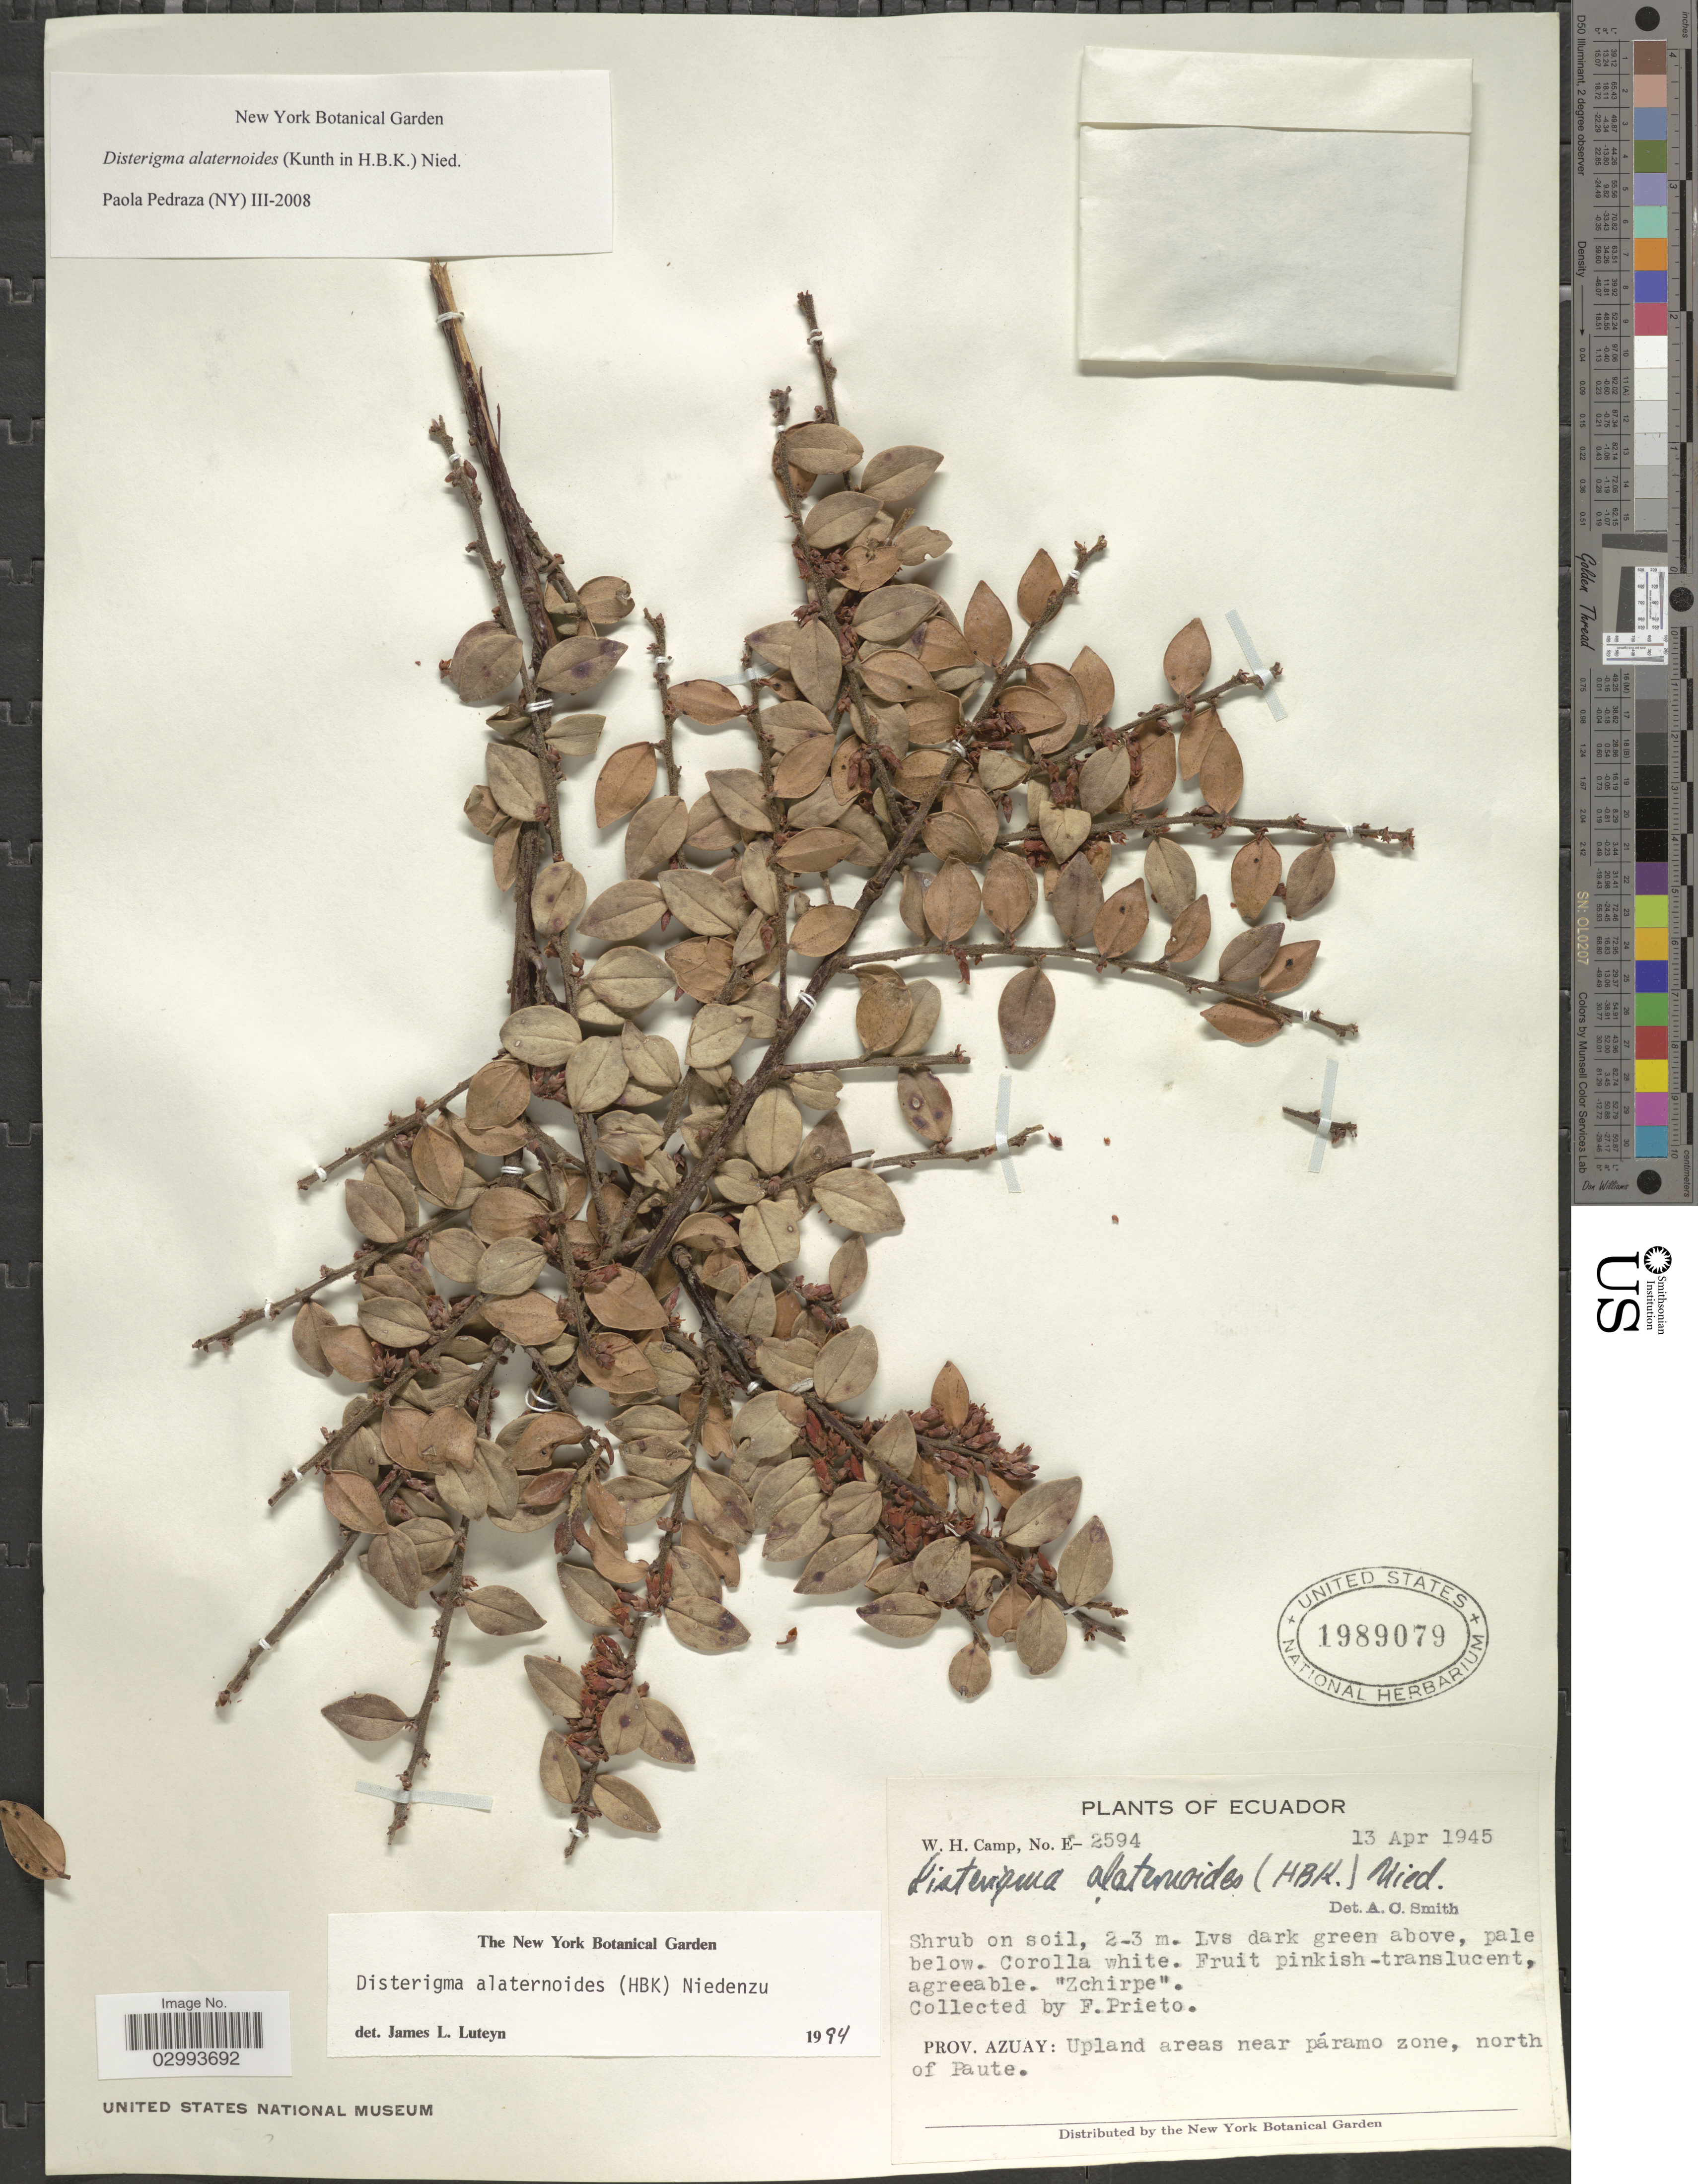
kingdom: Plantae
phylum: Tracheophyta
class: Magnoliopsida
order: Ericales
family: Ericaceae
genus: Disterigma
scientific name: Disterigma alaternoides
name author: (Kunth) Nied.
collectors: F. Prieto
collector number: E-2594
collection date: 1945-04-13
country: Ecuador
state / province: Azuay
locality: Upland areas near páramo zone, north of Paute.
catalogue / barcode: US 1989079